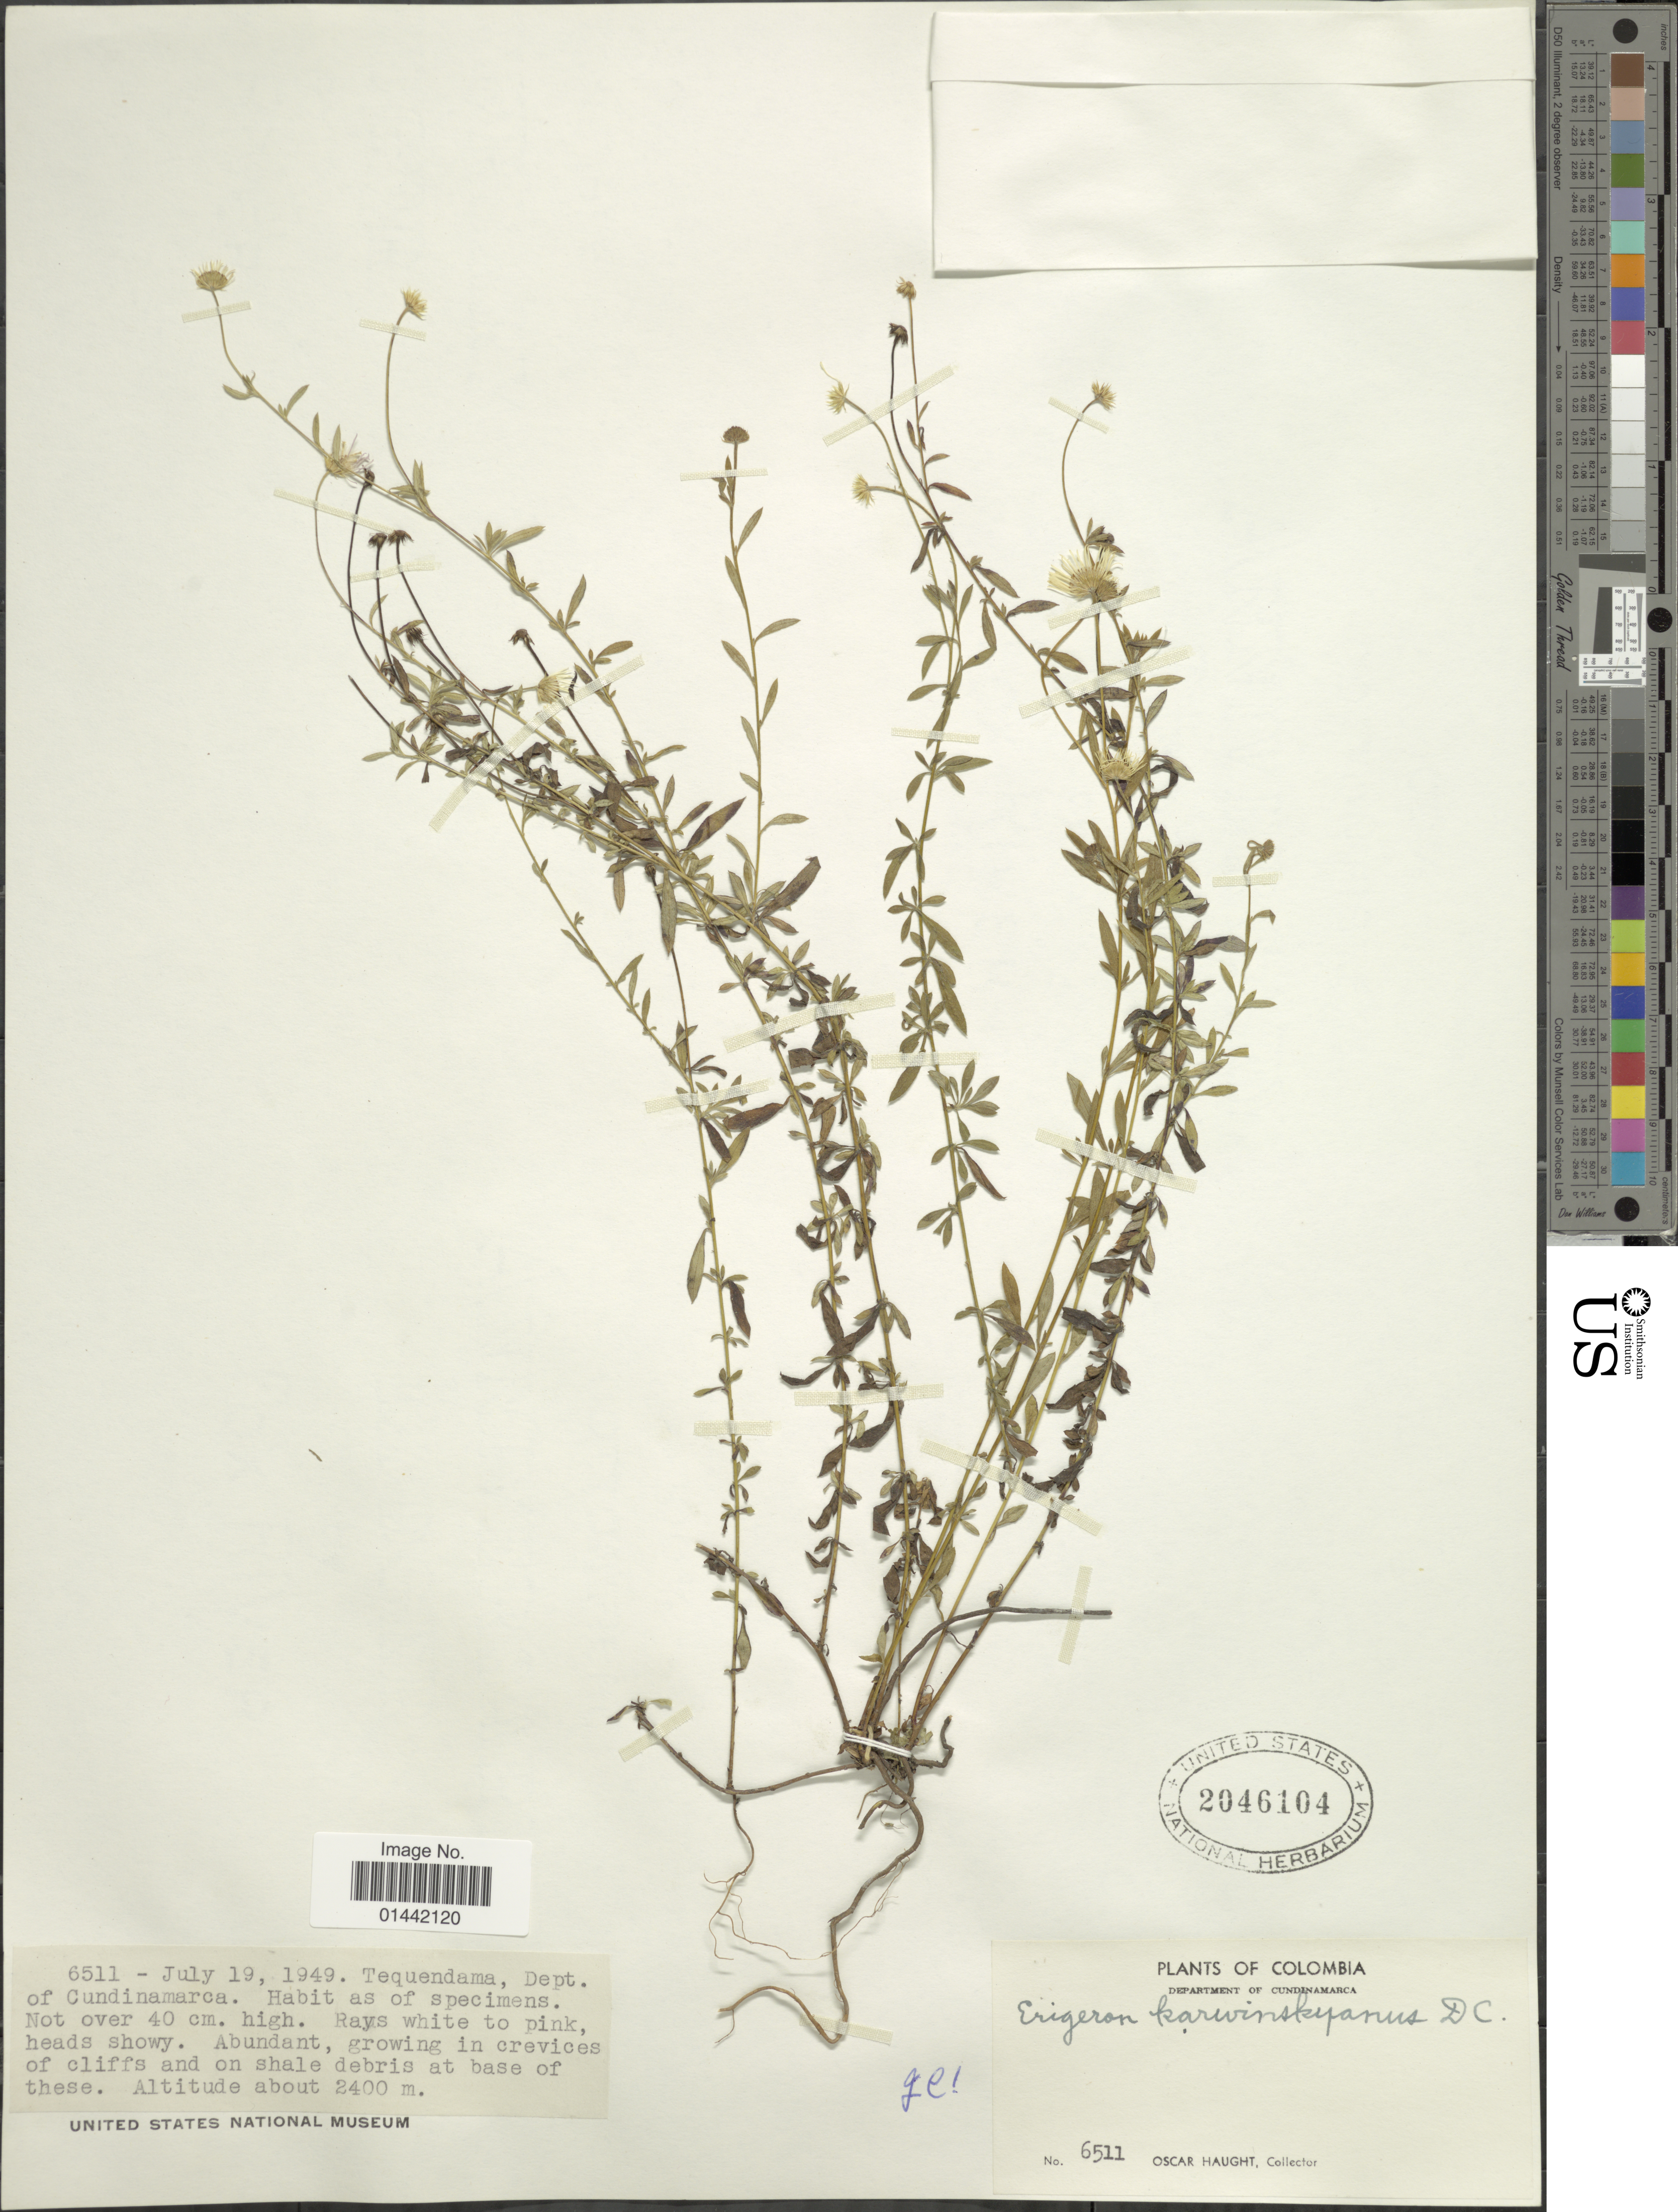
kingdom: Plantae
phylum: Tracheophyta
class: Magnoliopsida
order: Asterales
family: Asteraceae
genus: Erigeron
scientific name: Erigeron karvinskianus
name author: DC.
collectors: O. L. Haught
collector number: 6511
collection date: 1949-07-19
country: Colombia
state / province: Cundinamarca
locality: Tequendama, abundant, growing in crevices of cliffs and on shale debris at base of these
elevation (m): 2400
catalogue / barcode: US 2046104